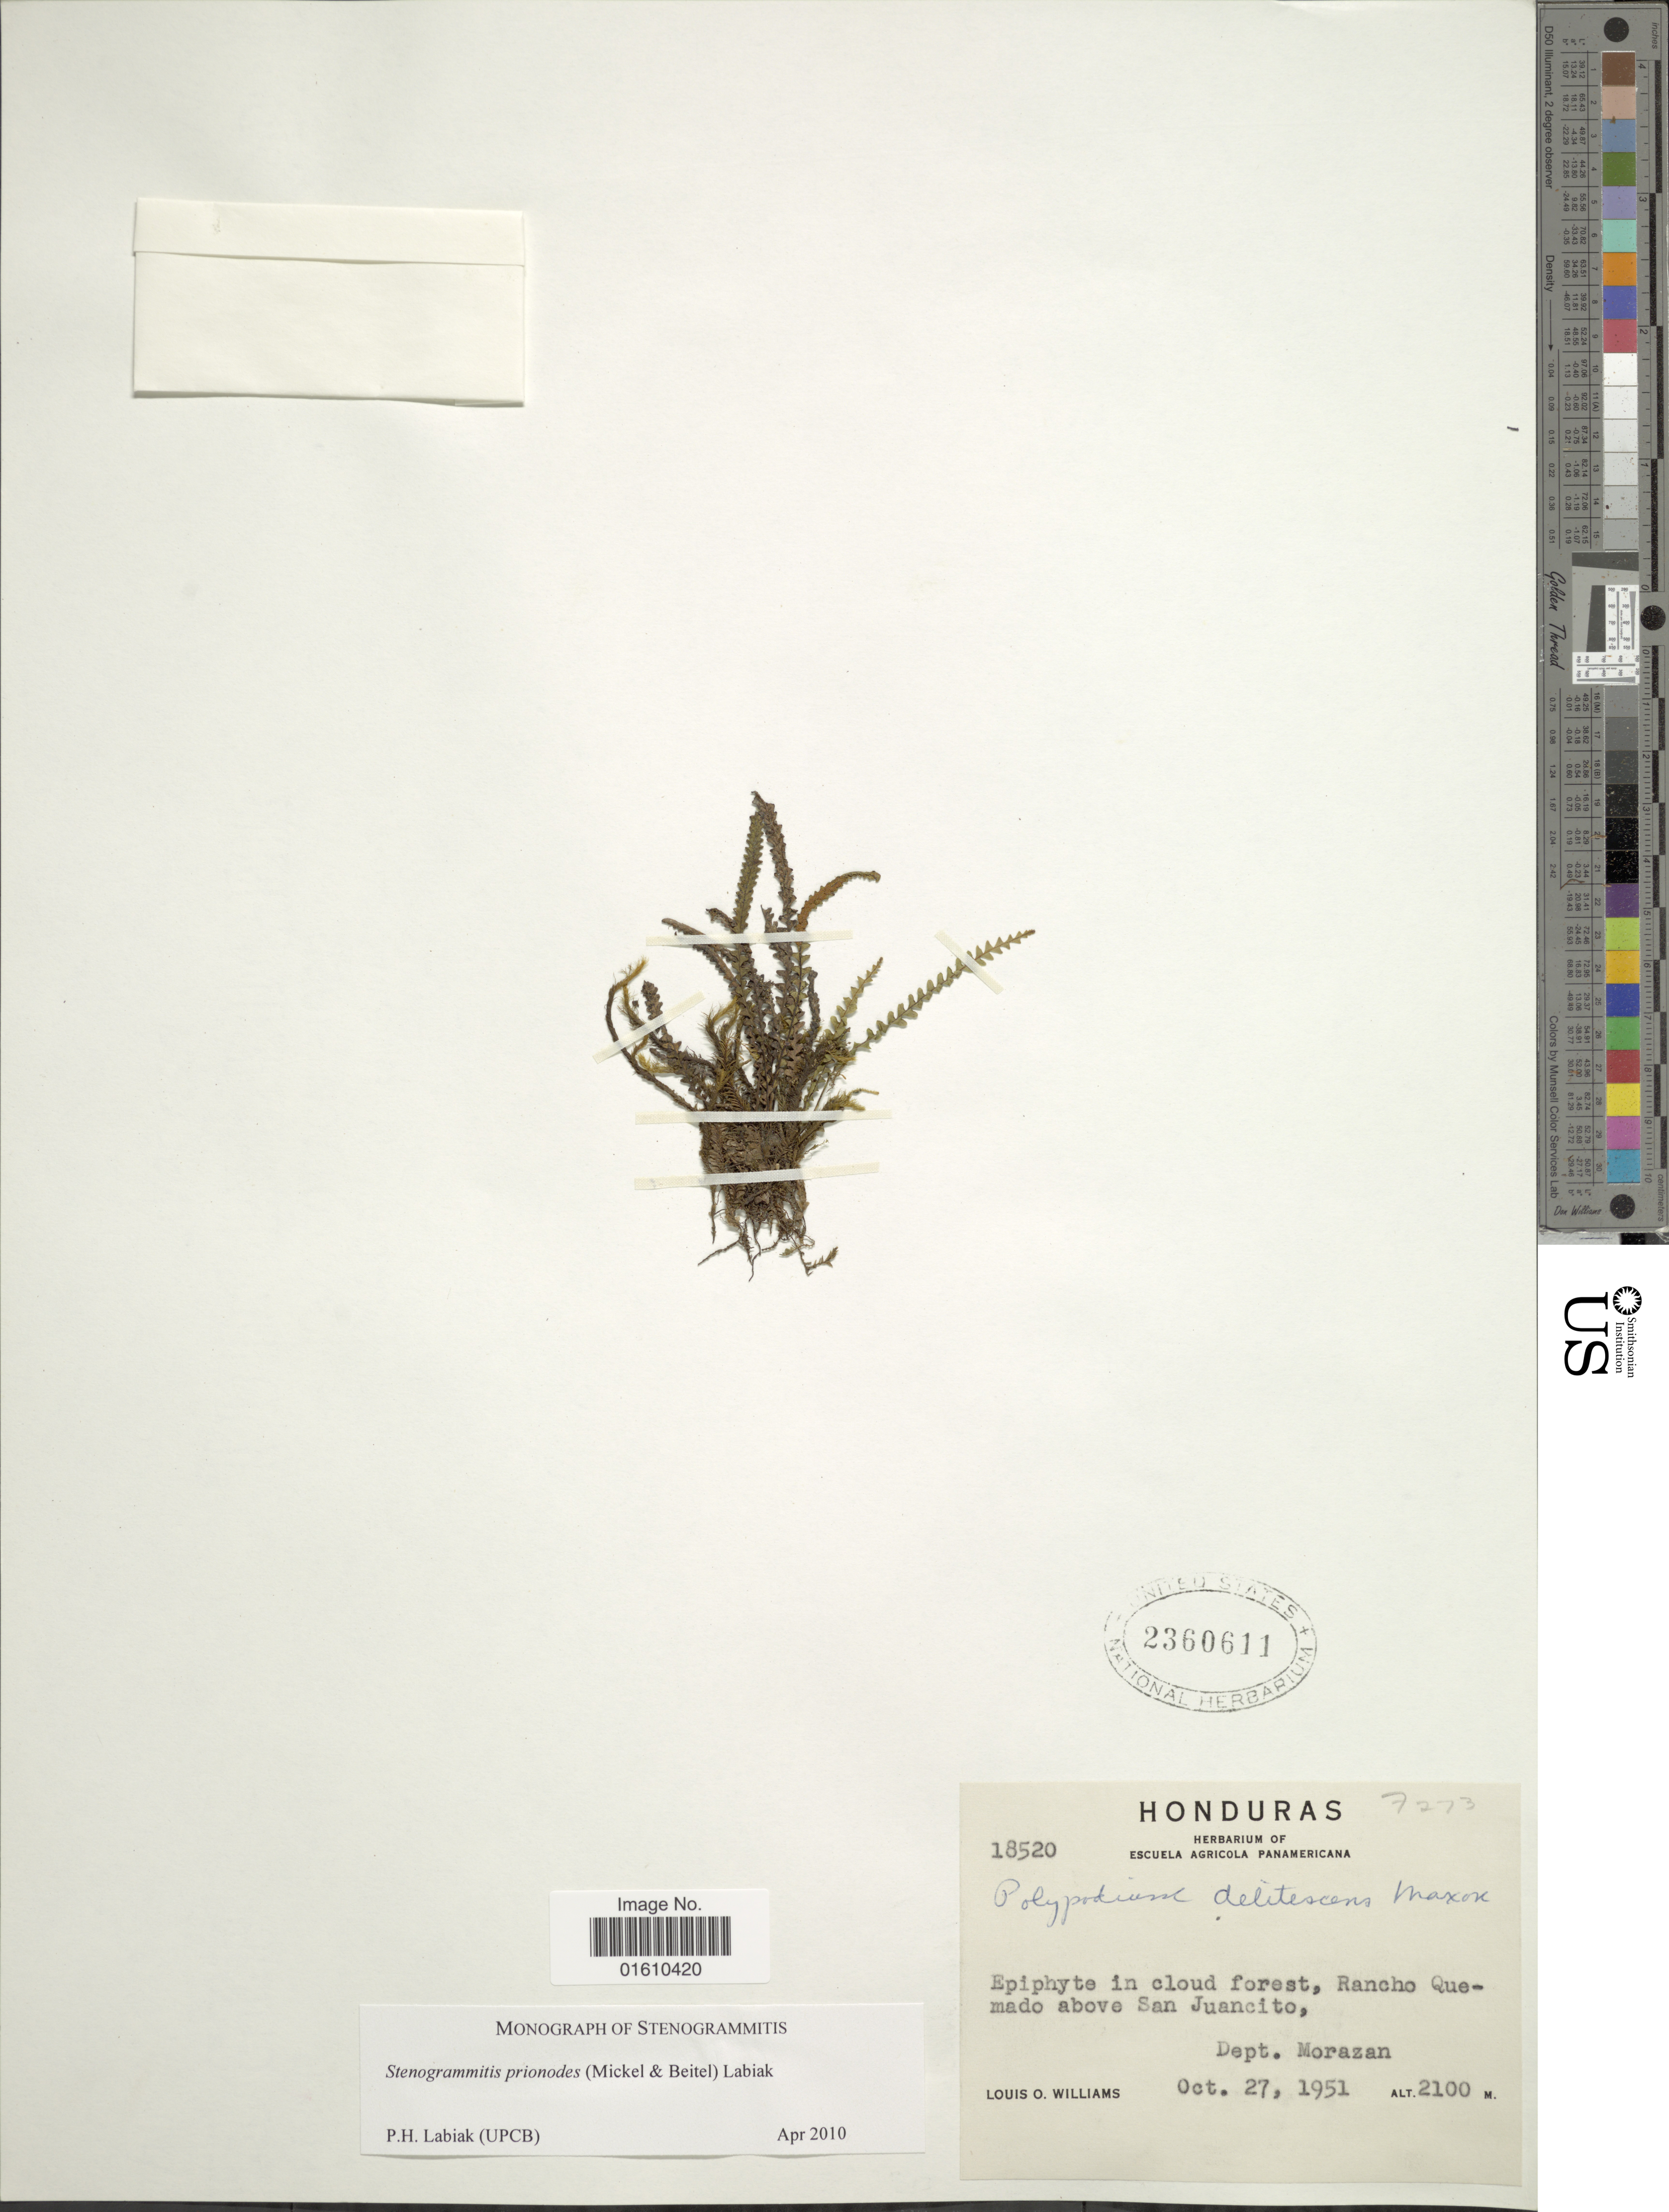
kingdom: Plantae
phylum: Tracheophyta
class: Polypodiopsida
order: Polypodiales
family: Polypodiaceae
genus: Stenogrammitis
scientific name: Stenogrammitis prionodes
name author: (Mickel & Beitel) Labiak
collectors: L. O. Williams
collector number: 18520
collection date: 1951-10-27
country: Honduras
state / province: Fco. Morazán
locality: Rancho Quemado above San Juancito, Dept. Morazan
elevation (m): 2100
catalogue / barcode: US 2360611